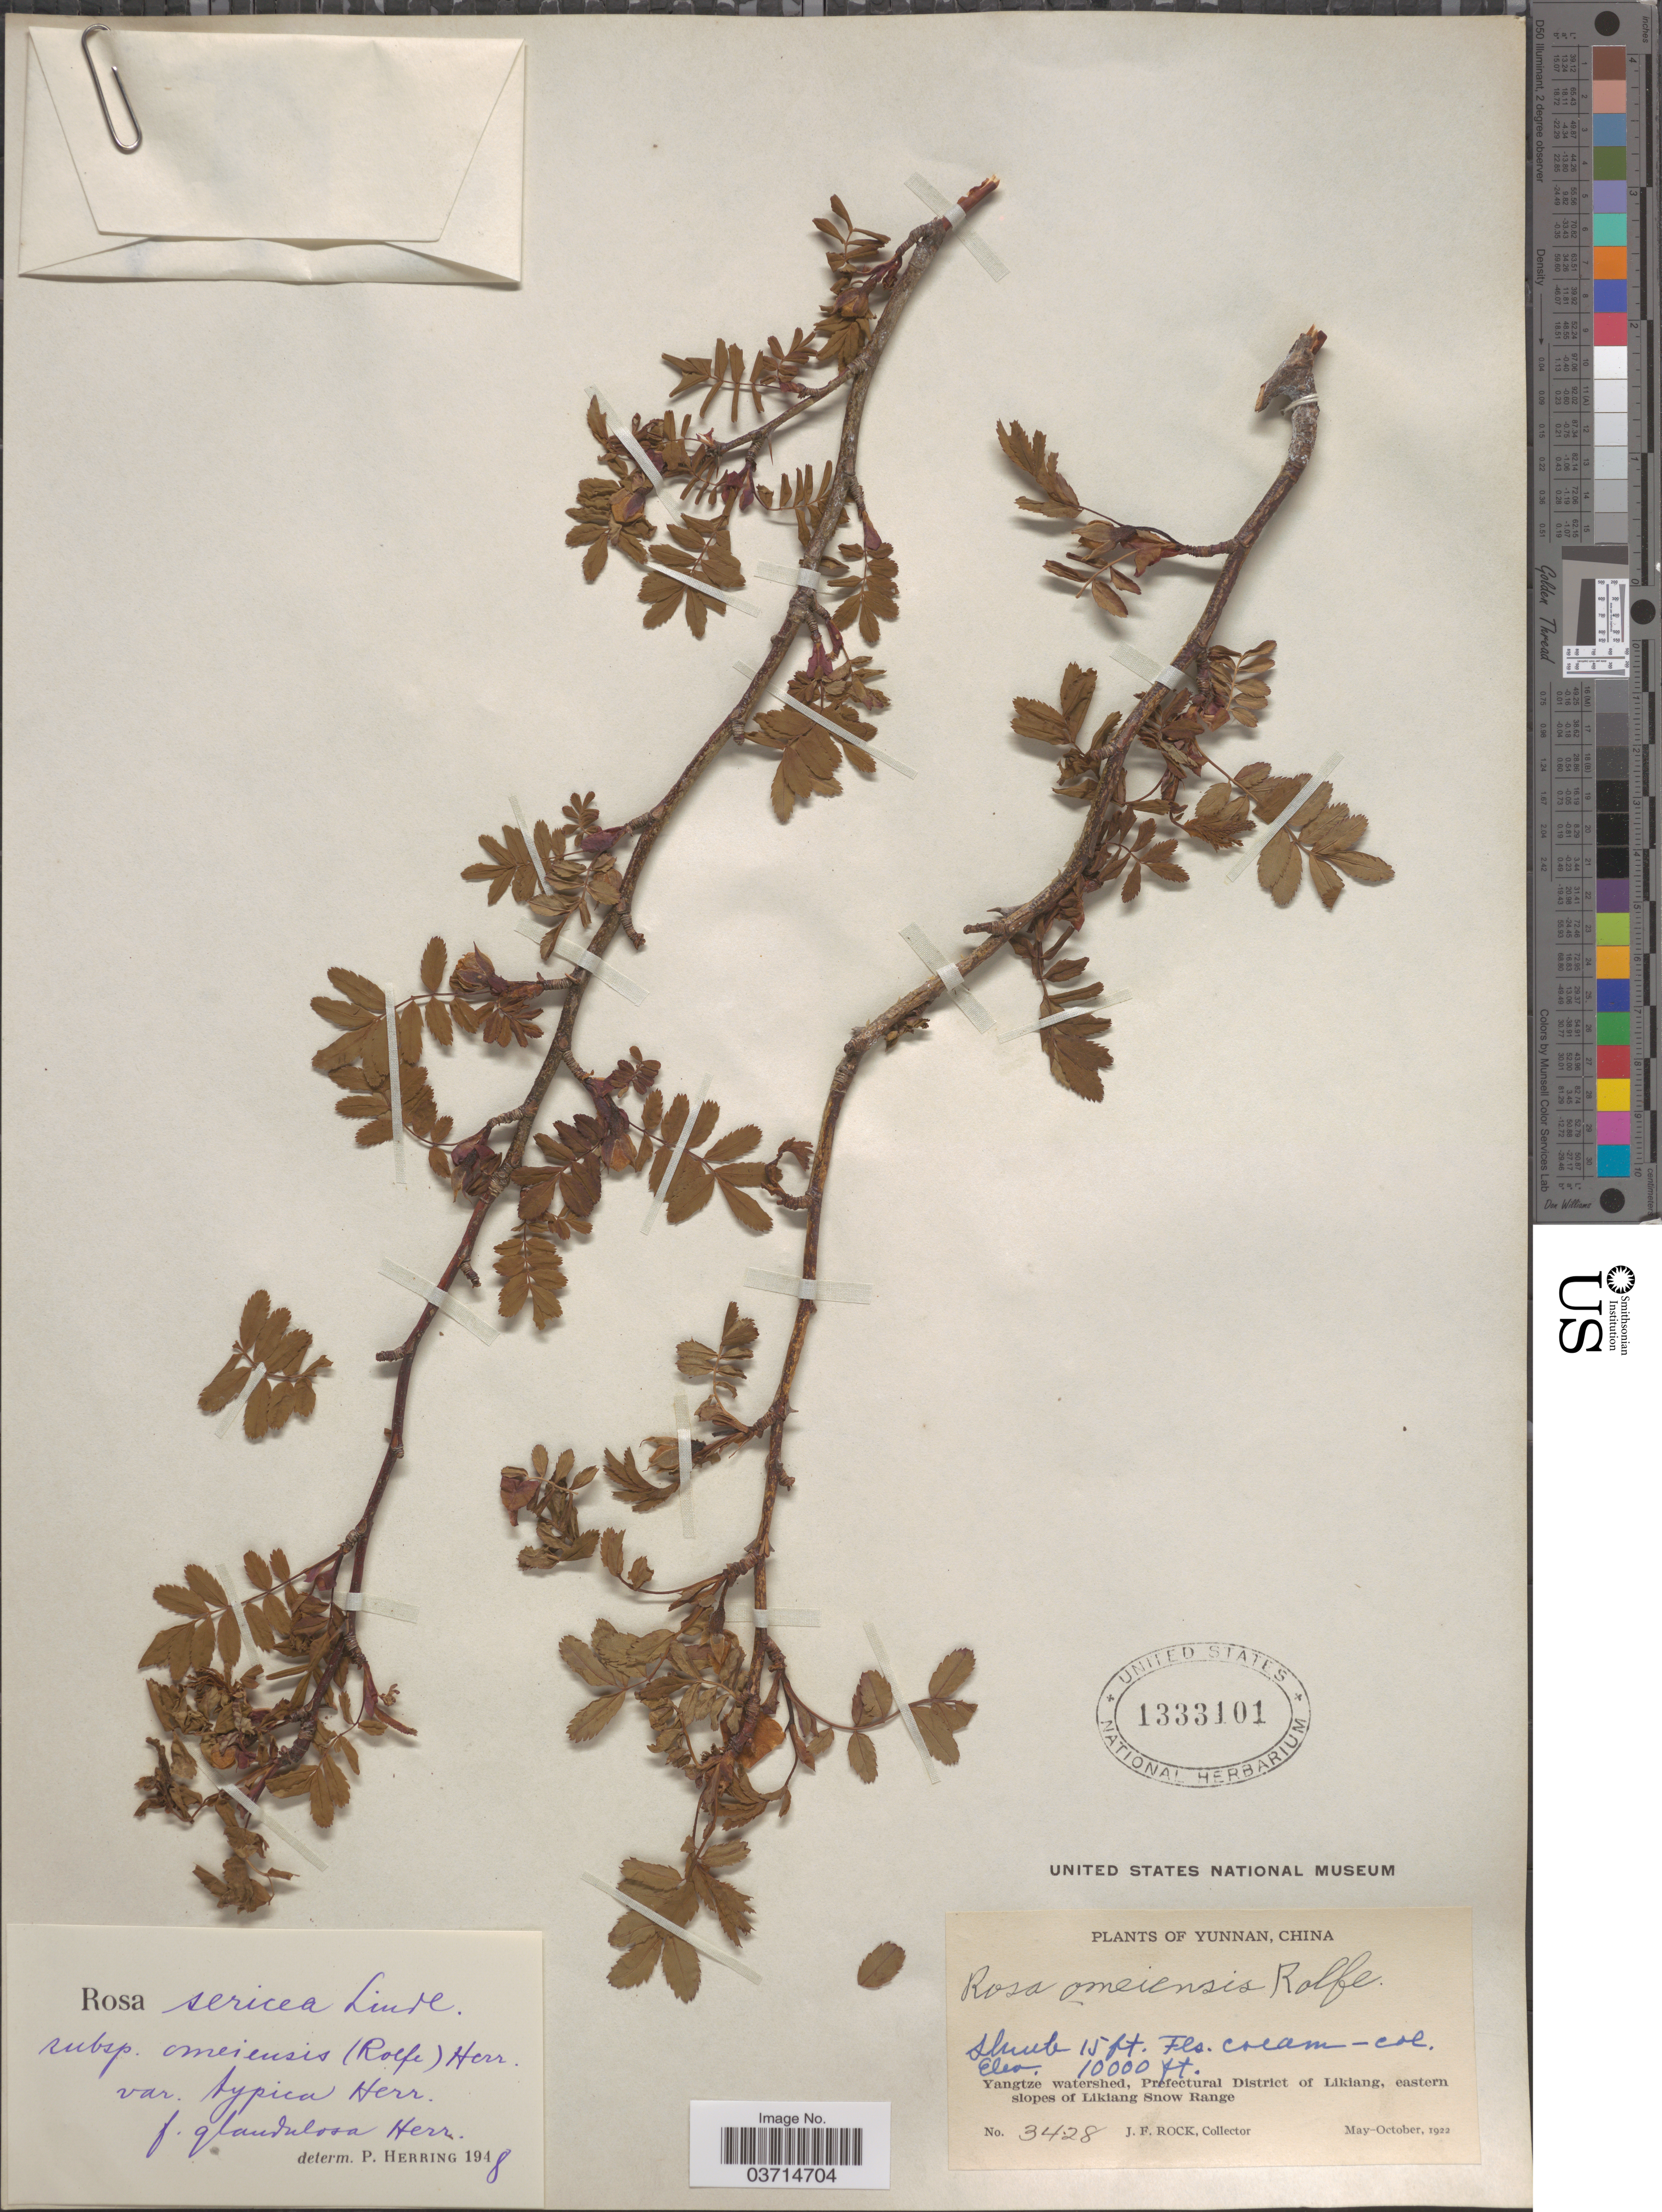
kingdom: Plantae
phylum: Tracheophyta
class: Magnoliopsida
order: Rosales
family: Rosaceae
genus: Rosa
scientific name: Rosa omeiensis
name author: Rolfe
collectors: J. Rock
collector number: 3428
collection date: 1922-05/1922-10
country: China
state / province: Yunnan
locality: Yangtze watershed, Prefectural District of Likiang, eastern slopes of Likiang Snow Range.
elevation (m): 3048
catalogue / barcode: US 1333101